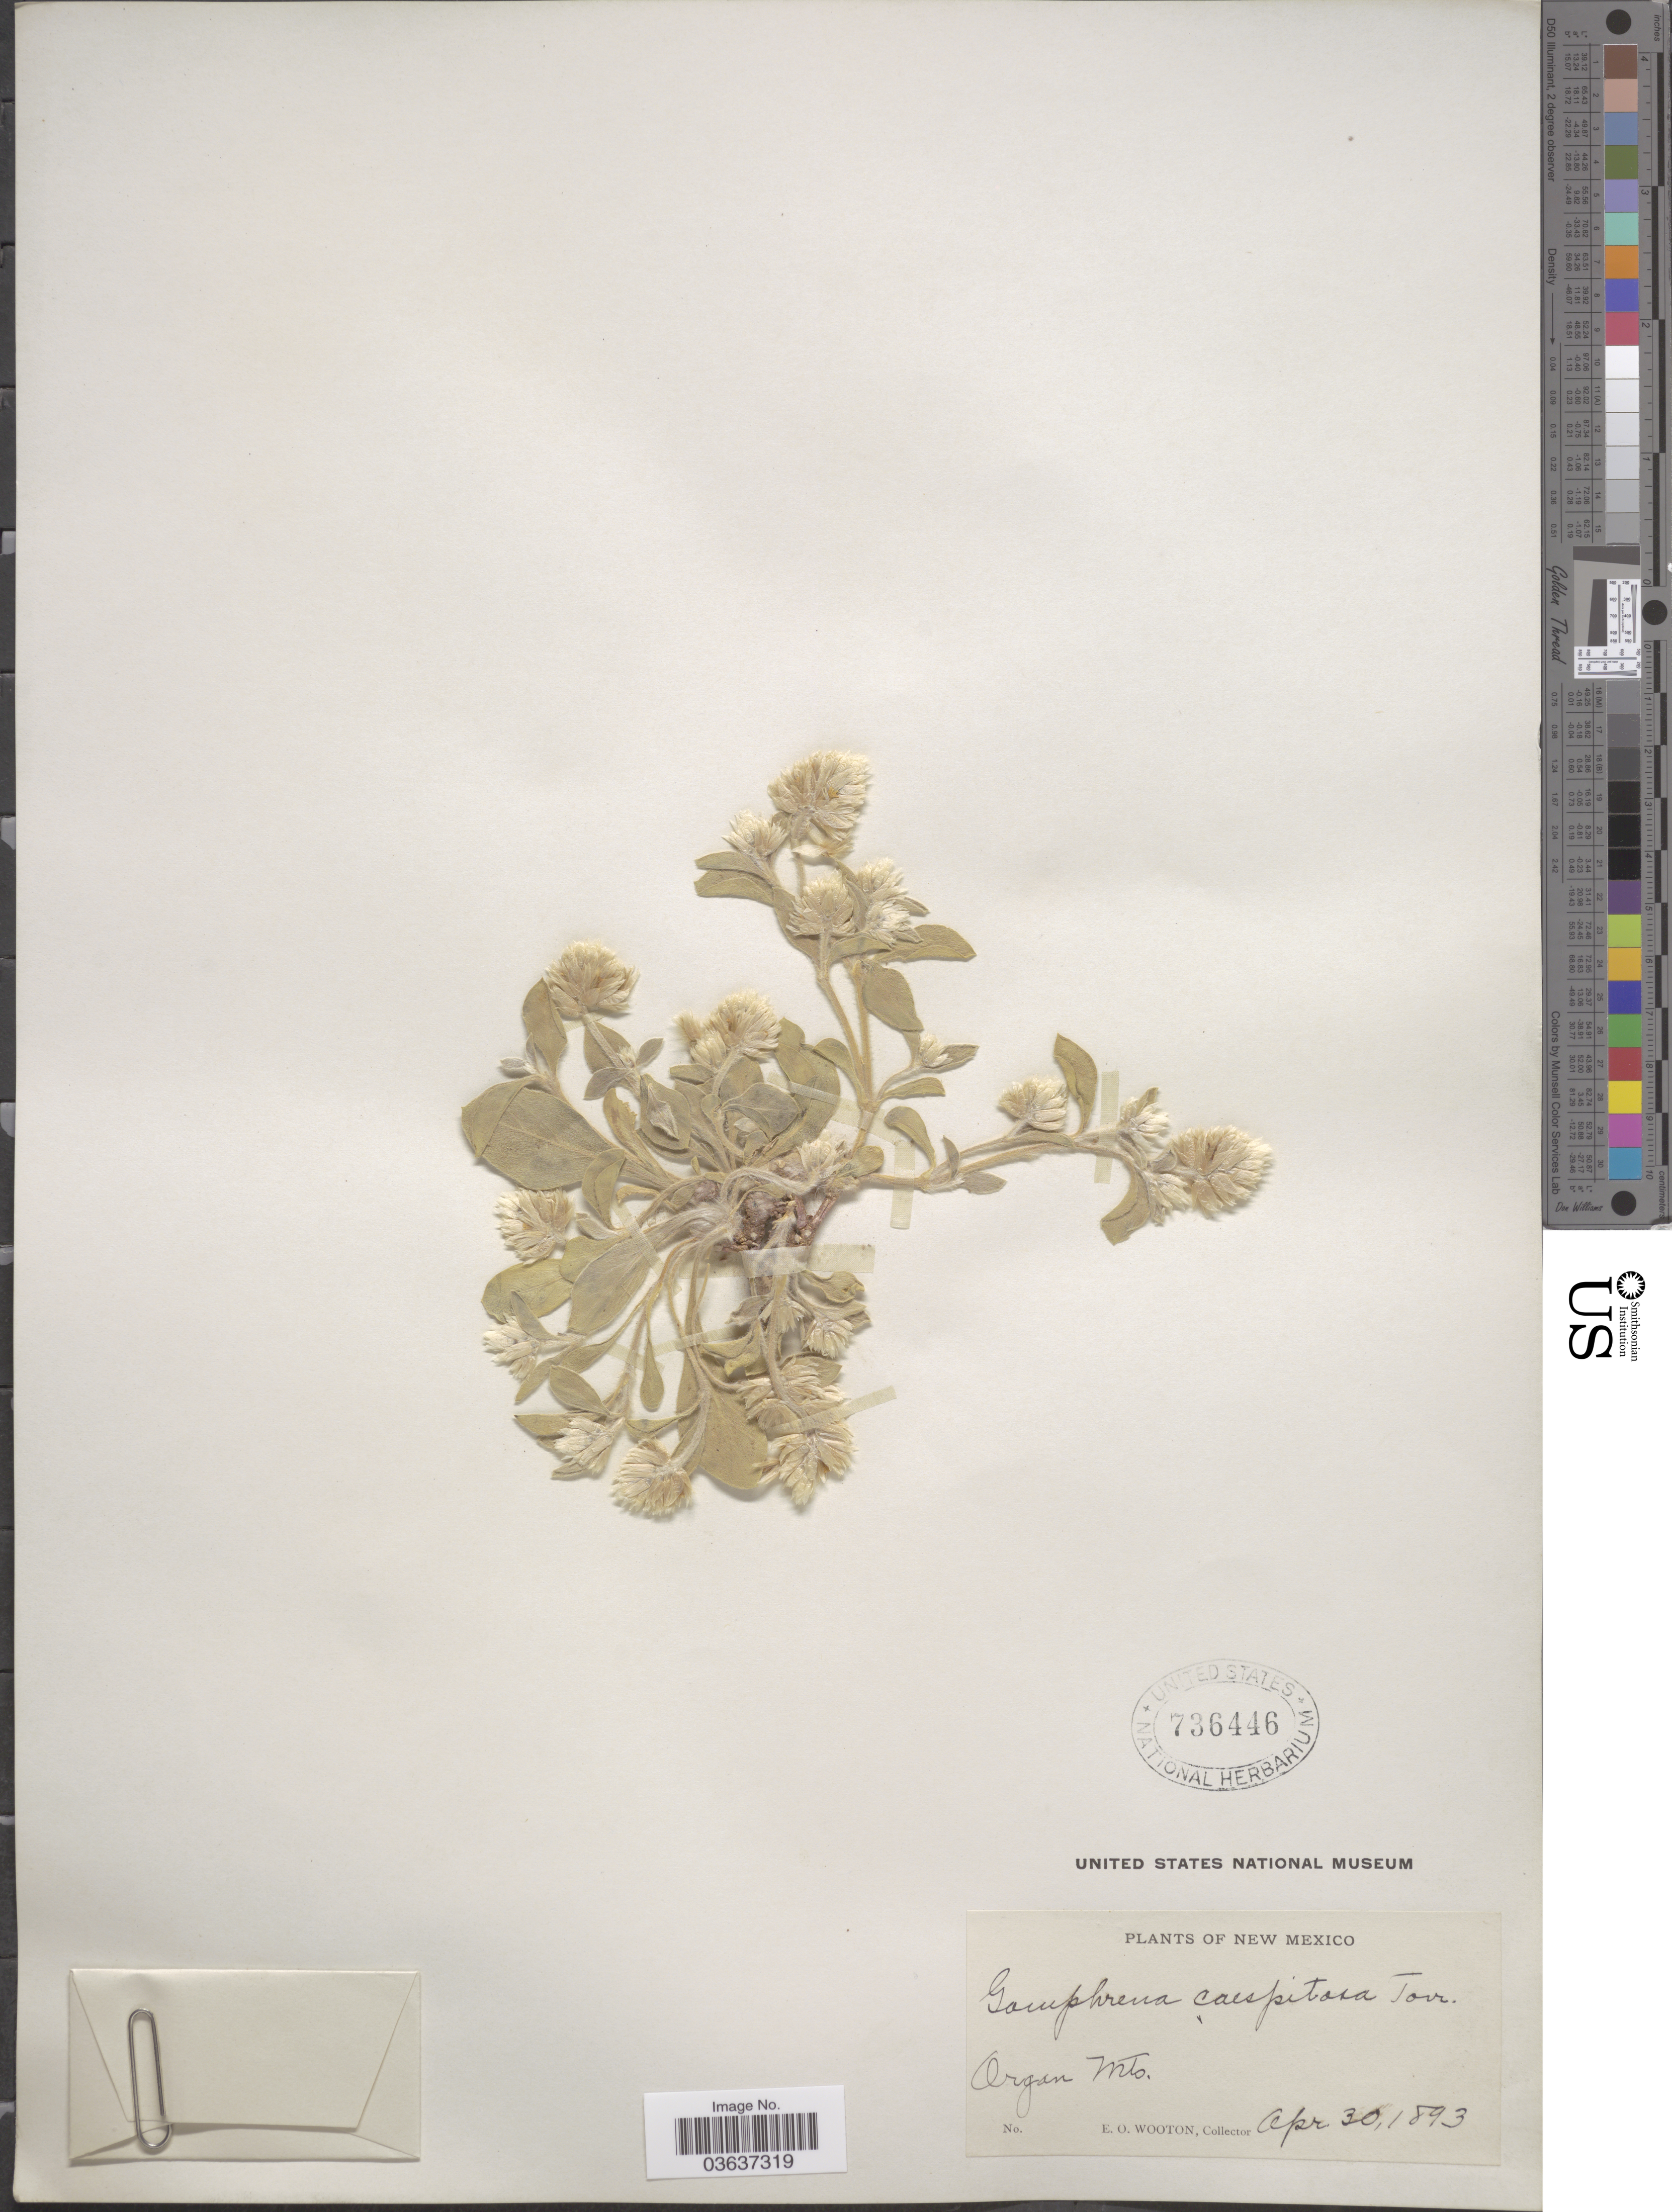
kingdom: Plantae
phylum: Tracheophyta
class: Magnoliopsida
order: Caryophyllales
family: Amaranthaceae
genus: Gomphrena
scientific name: Gomphrena caespitosa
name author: Torr. in Emory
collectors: E. O. Wooton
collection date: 1893-04-30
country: United States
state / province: New Mexico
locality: Organ Mts.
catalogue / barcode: US 736446